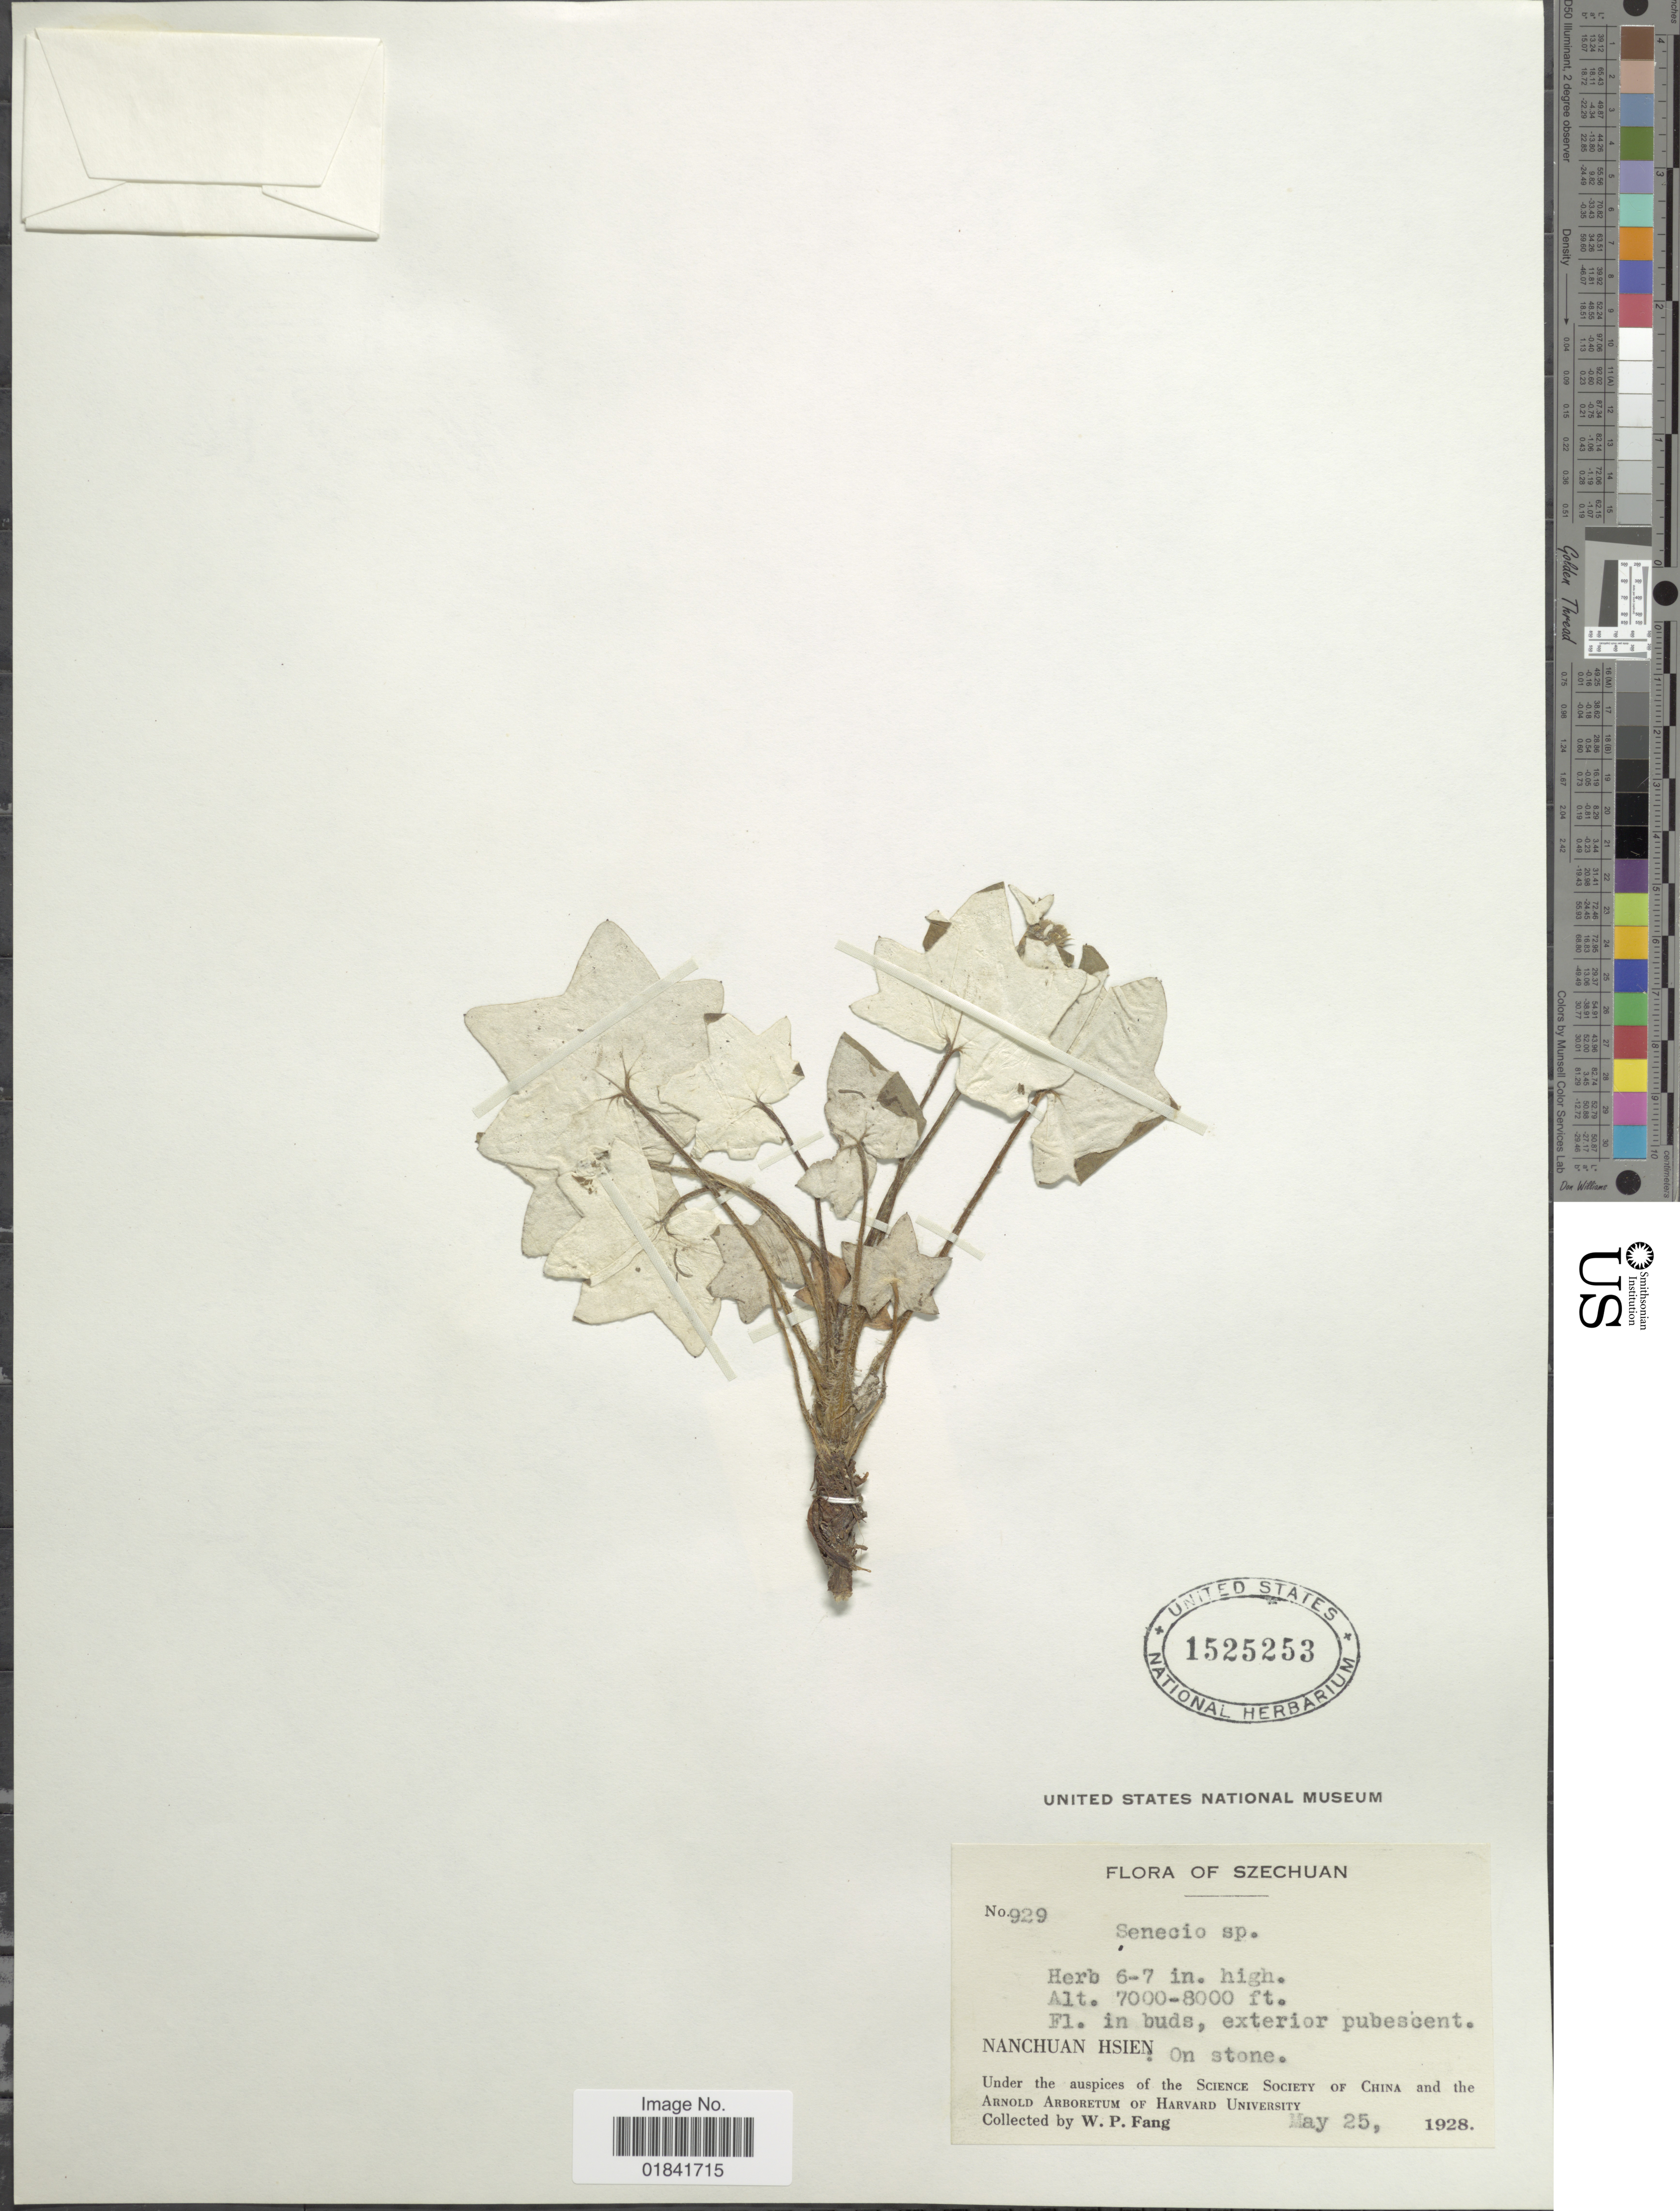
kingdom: Plantae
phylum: Tracheophyta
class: Magnoliopsida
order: Asterales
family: Asteraceae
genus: Senecio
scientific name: Senecio sp.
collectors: W. P. Fang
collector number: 929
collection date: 1928-05-25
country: China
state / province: Sichuan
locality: Szechuan, Nanchuan Hsien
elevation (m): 2134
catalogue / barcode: US 1525253